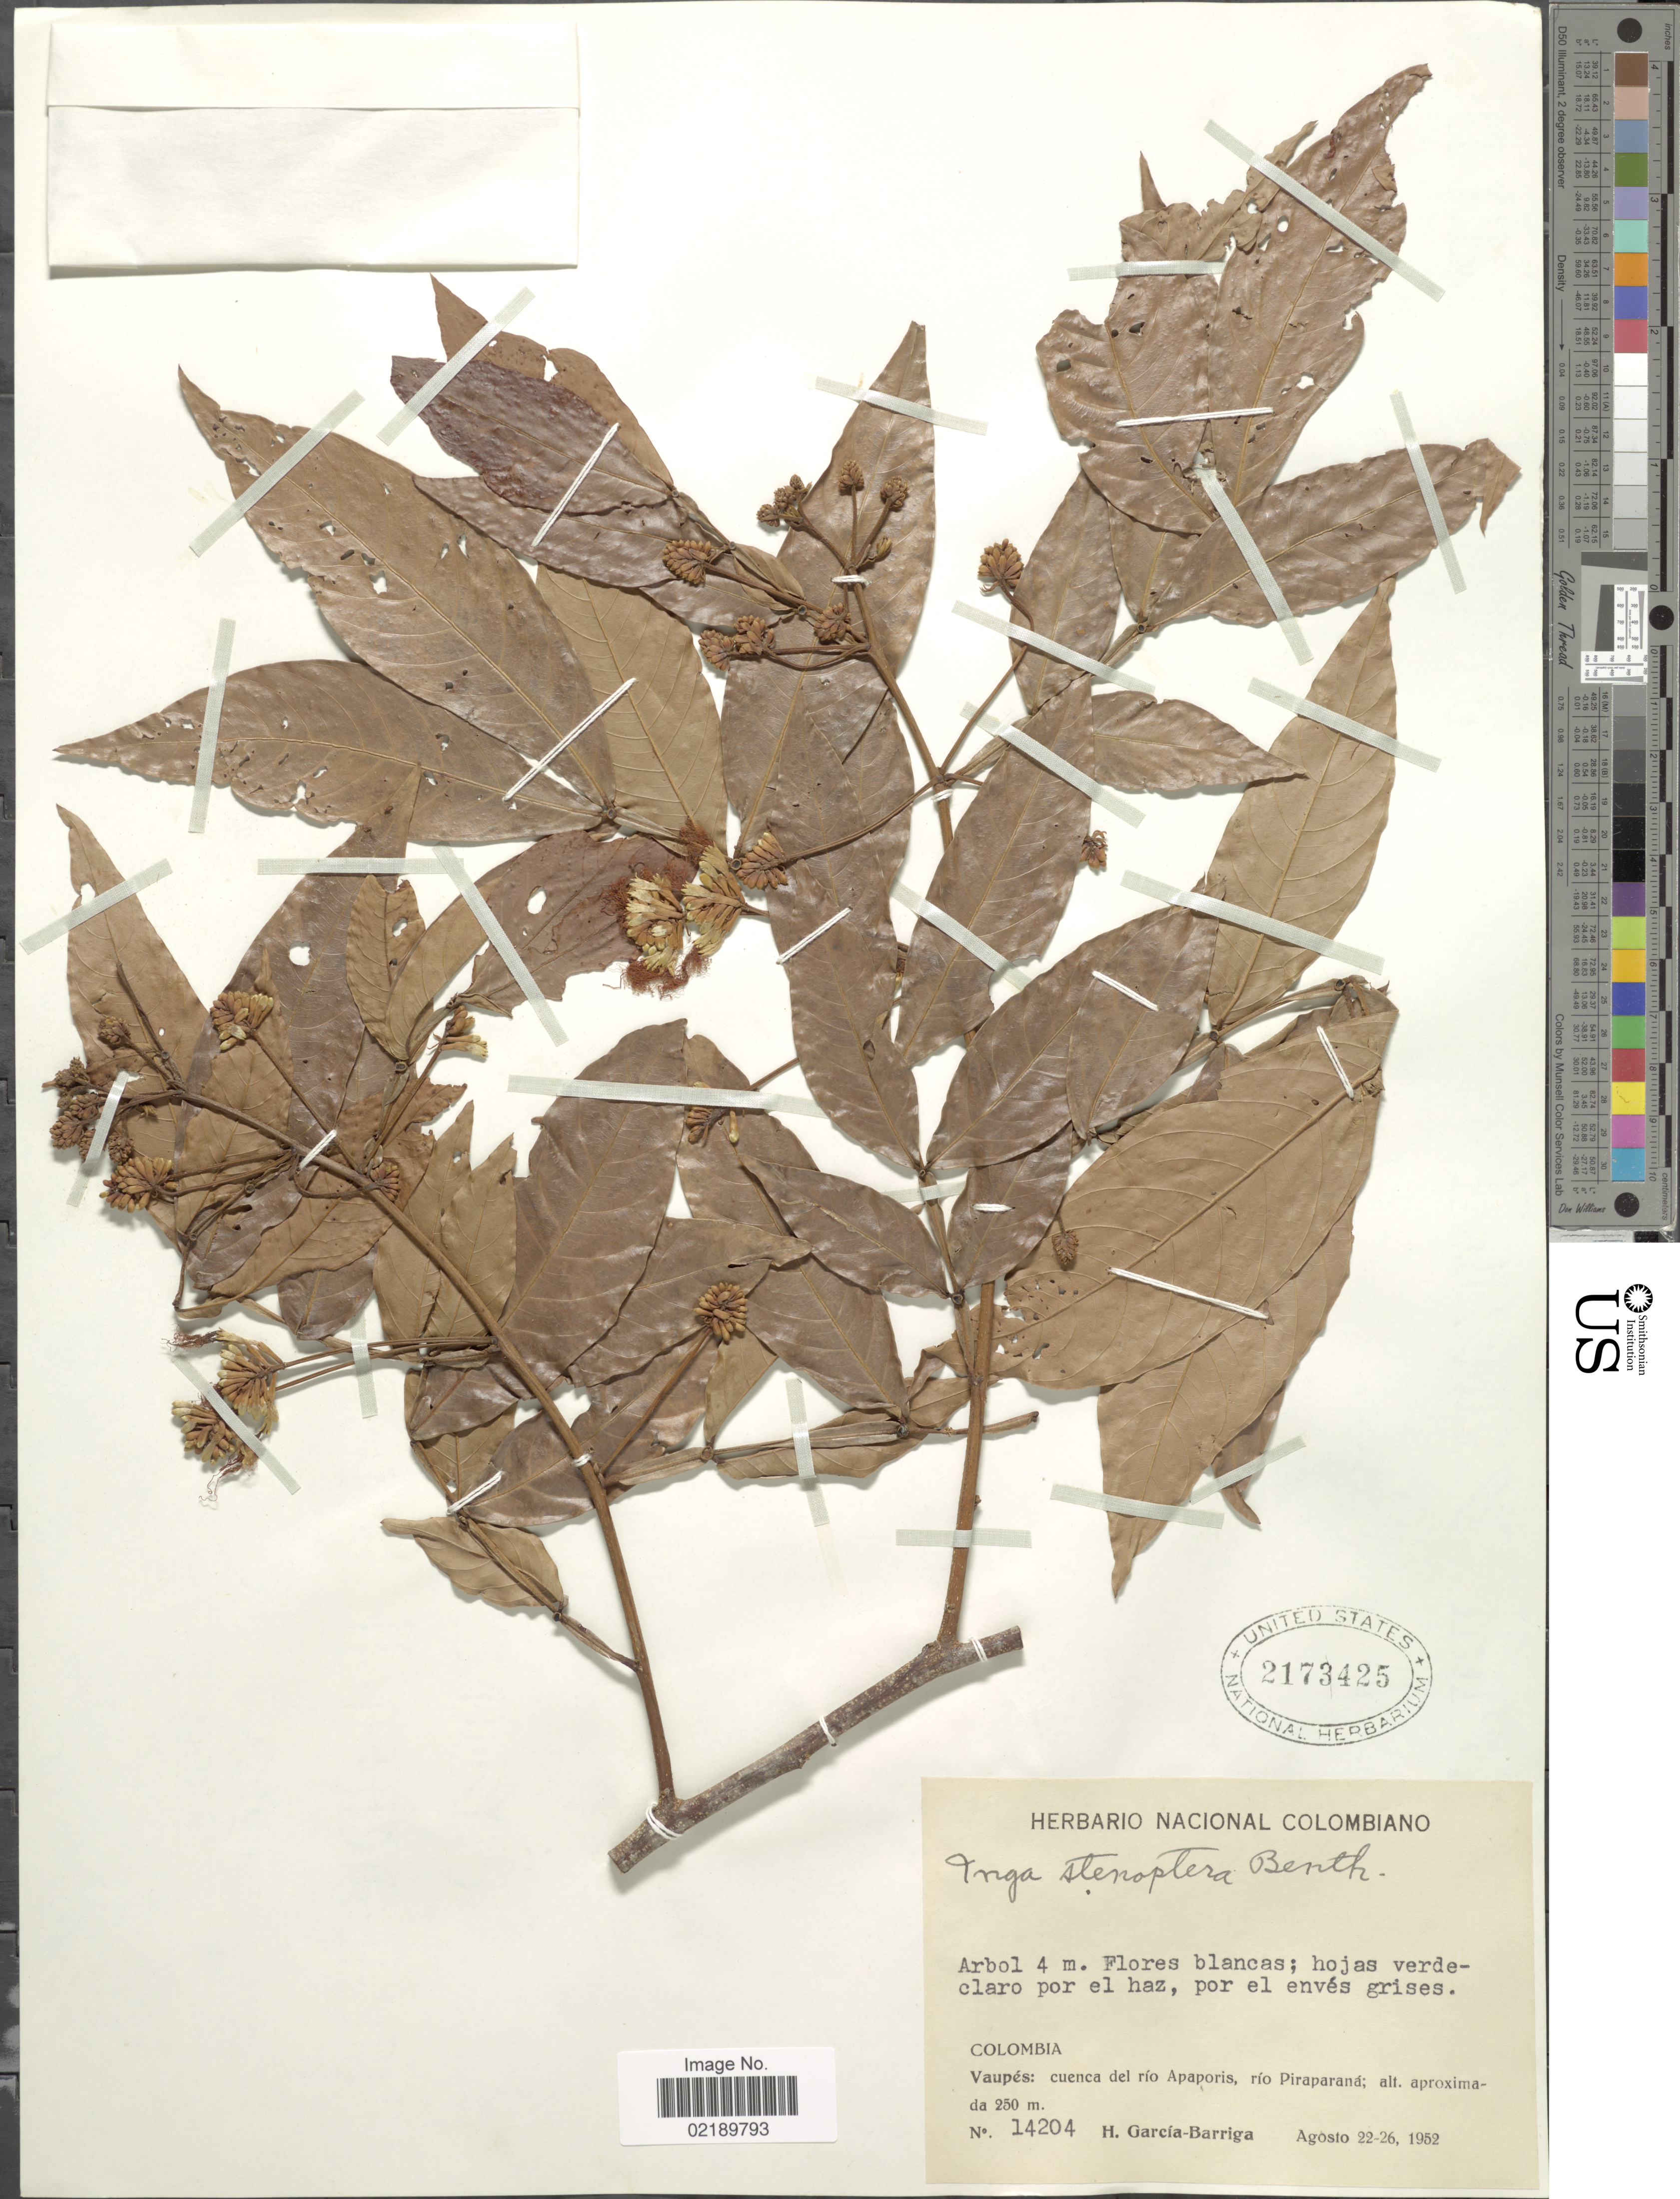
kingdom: Plantae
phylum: Tracheophyta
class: Magnoliopsida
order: Fabales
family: Fabaceae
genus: Inga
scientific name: Inga stenoptera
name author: Benth.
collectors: H. García Barriga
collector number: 14204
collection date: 1952-08-22/1952-08-26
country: Colombia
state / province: Vaupés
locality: Vaupés: cuenca del río Apaporis, río Piraparaná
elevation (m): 250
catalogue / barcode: US 2173425